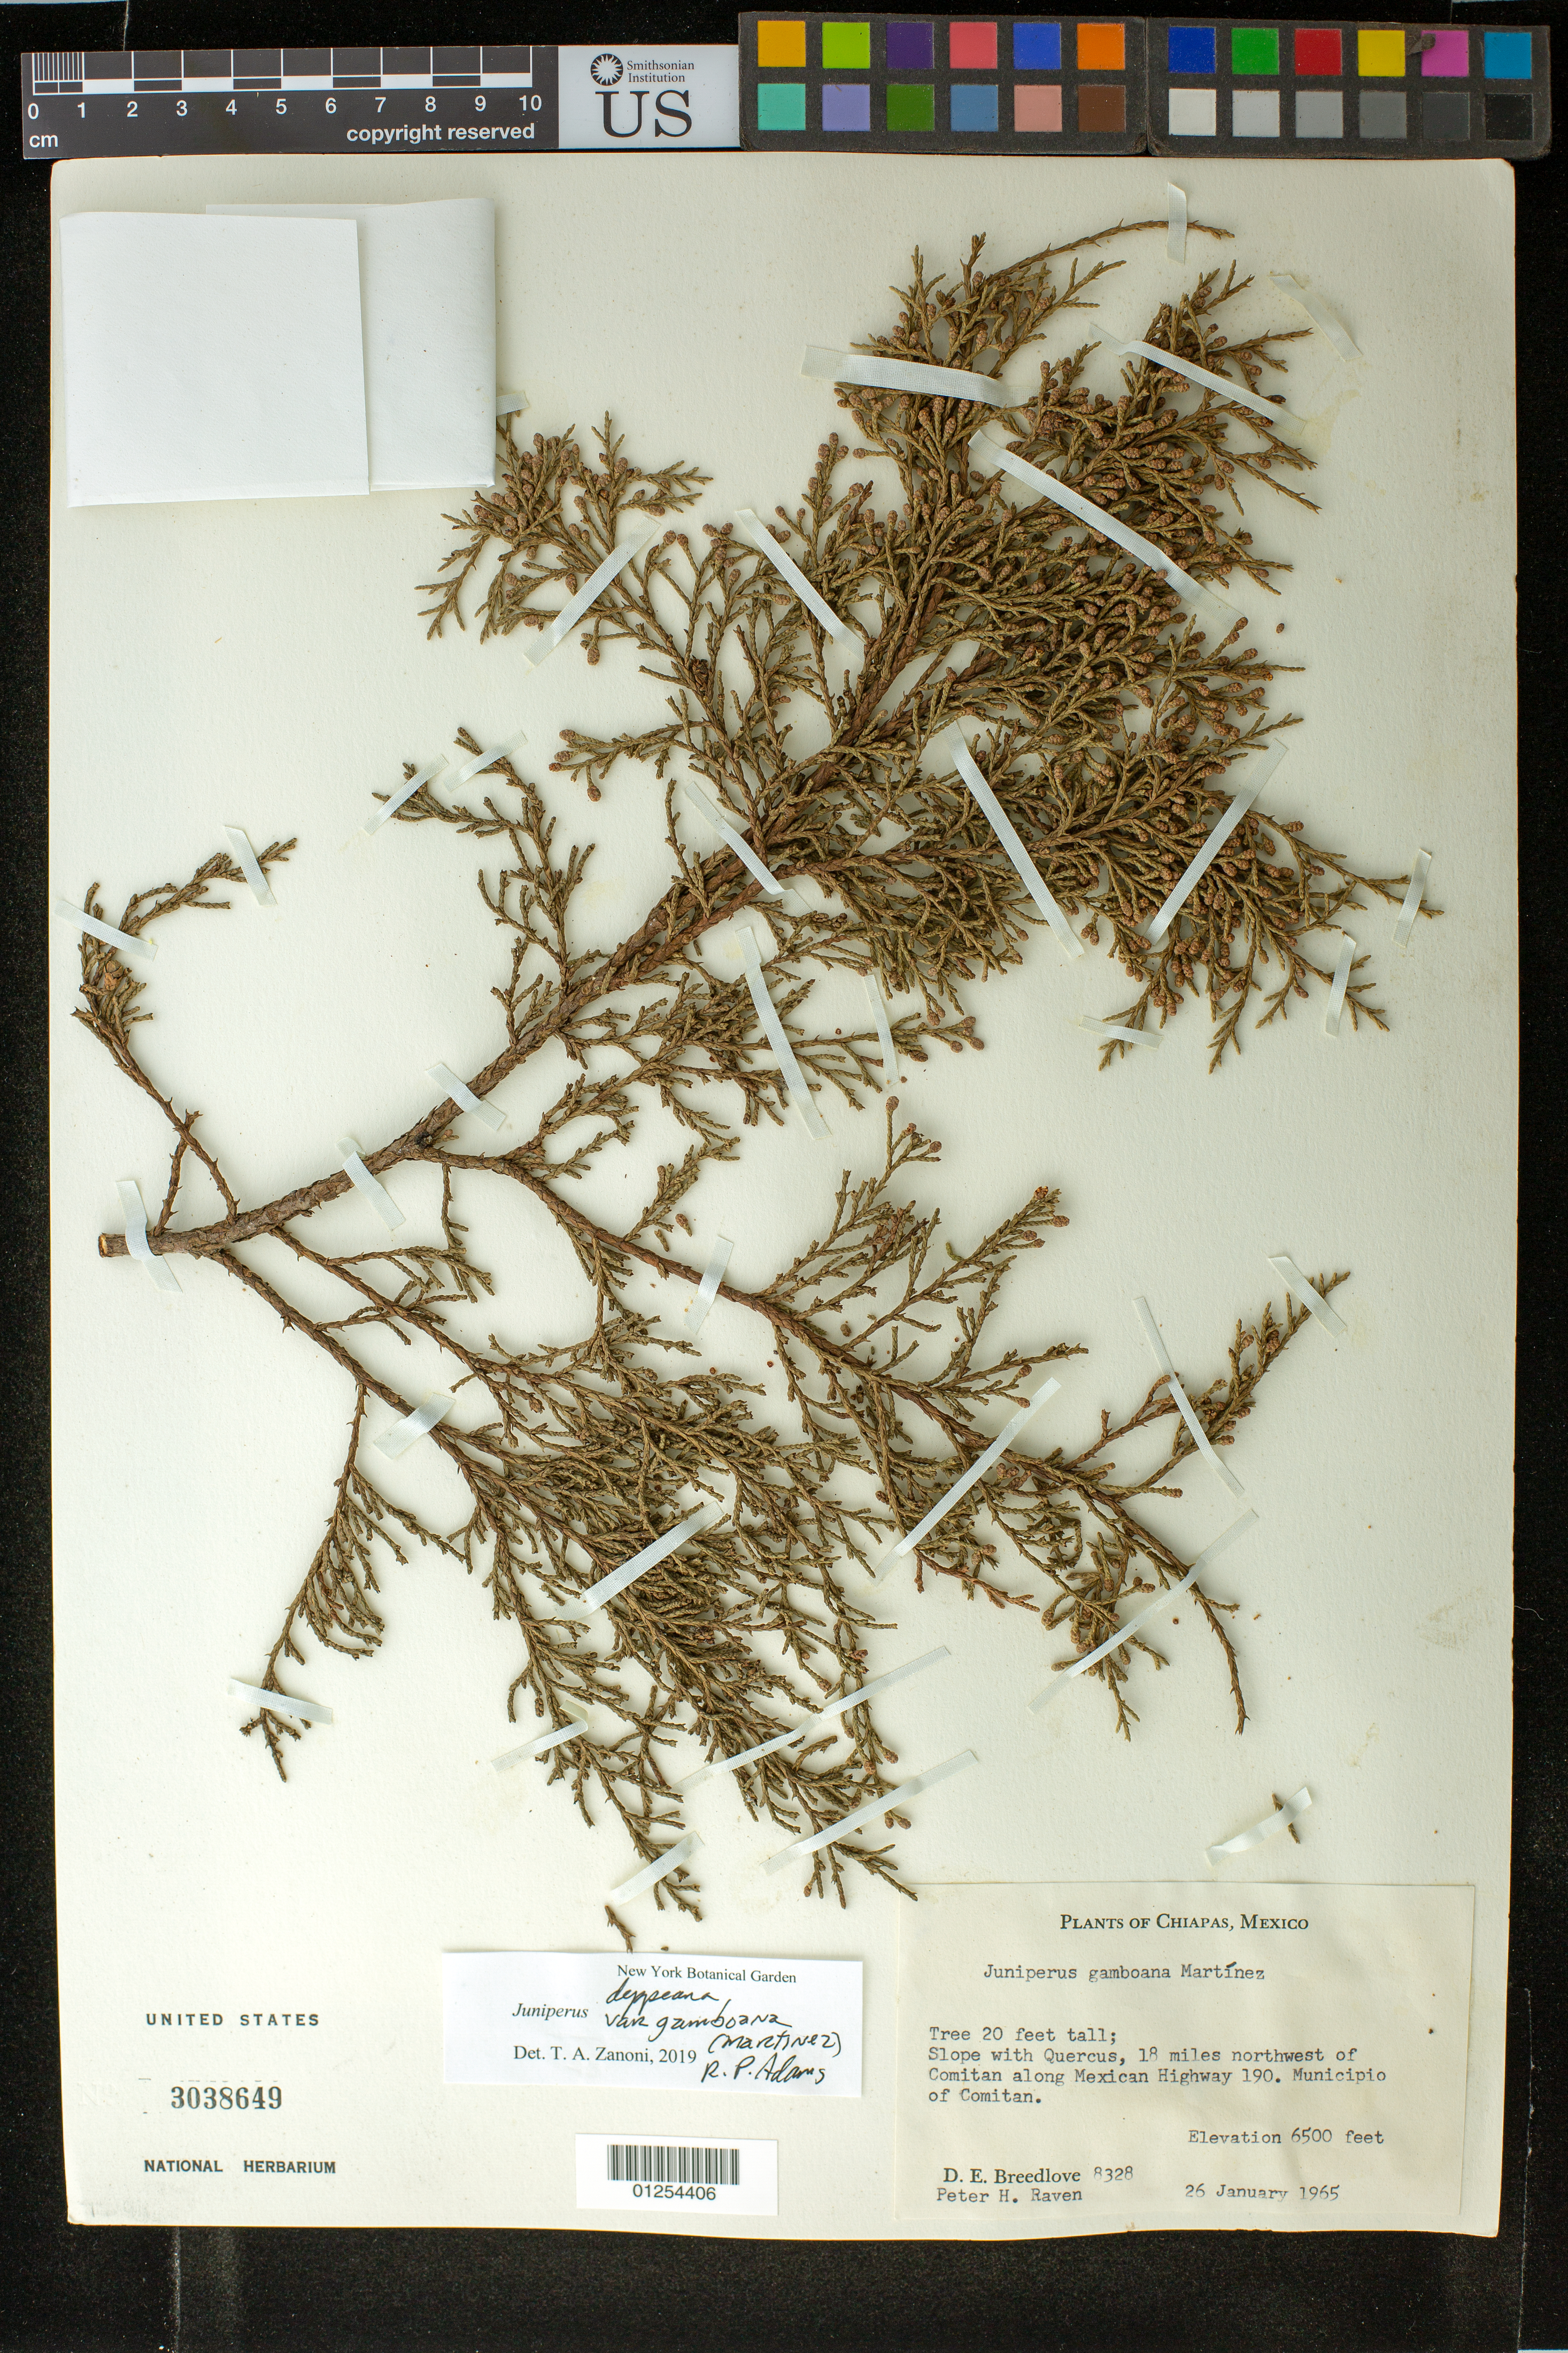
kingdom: Plantae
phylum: Tracheophyta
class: Pinopsida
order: Pinales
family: Cupressaceae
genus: Juniperus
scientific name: Juniperus deppeana var. robusta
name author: Martínez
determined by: Zanoni, T. A., (NY), New York Botanical Garden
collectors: D. E. Breedlove & P. Raven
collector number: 8328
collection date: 1965-01-26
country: Mexico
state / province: Chiapas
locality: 18 miles northwest of Comitan along Mexican Highway 190. Municipio of Comitan.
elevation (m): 1981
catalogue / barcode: US 3038649